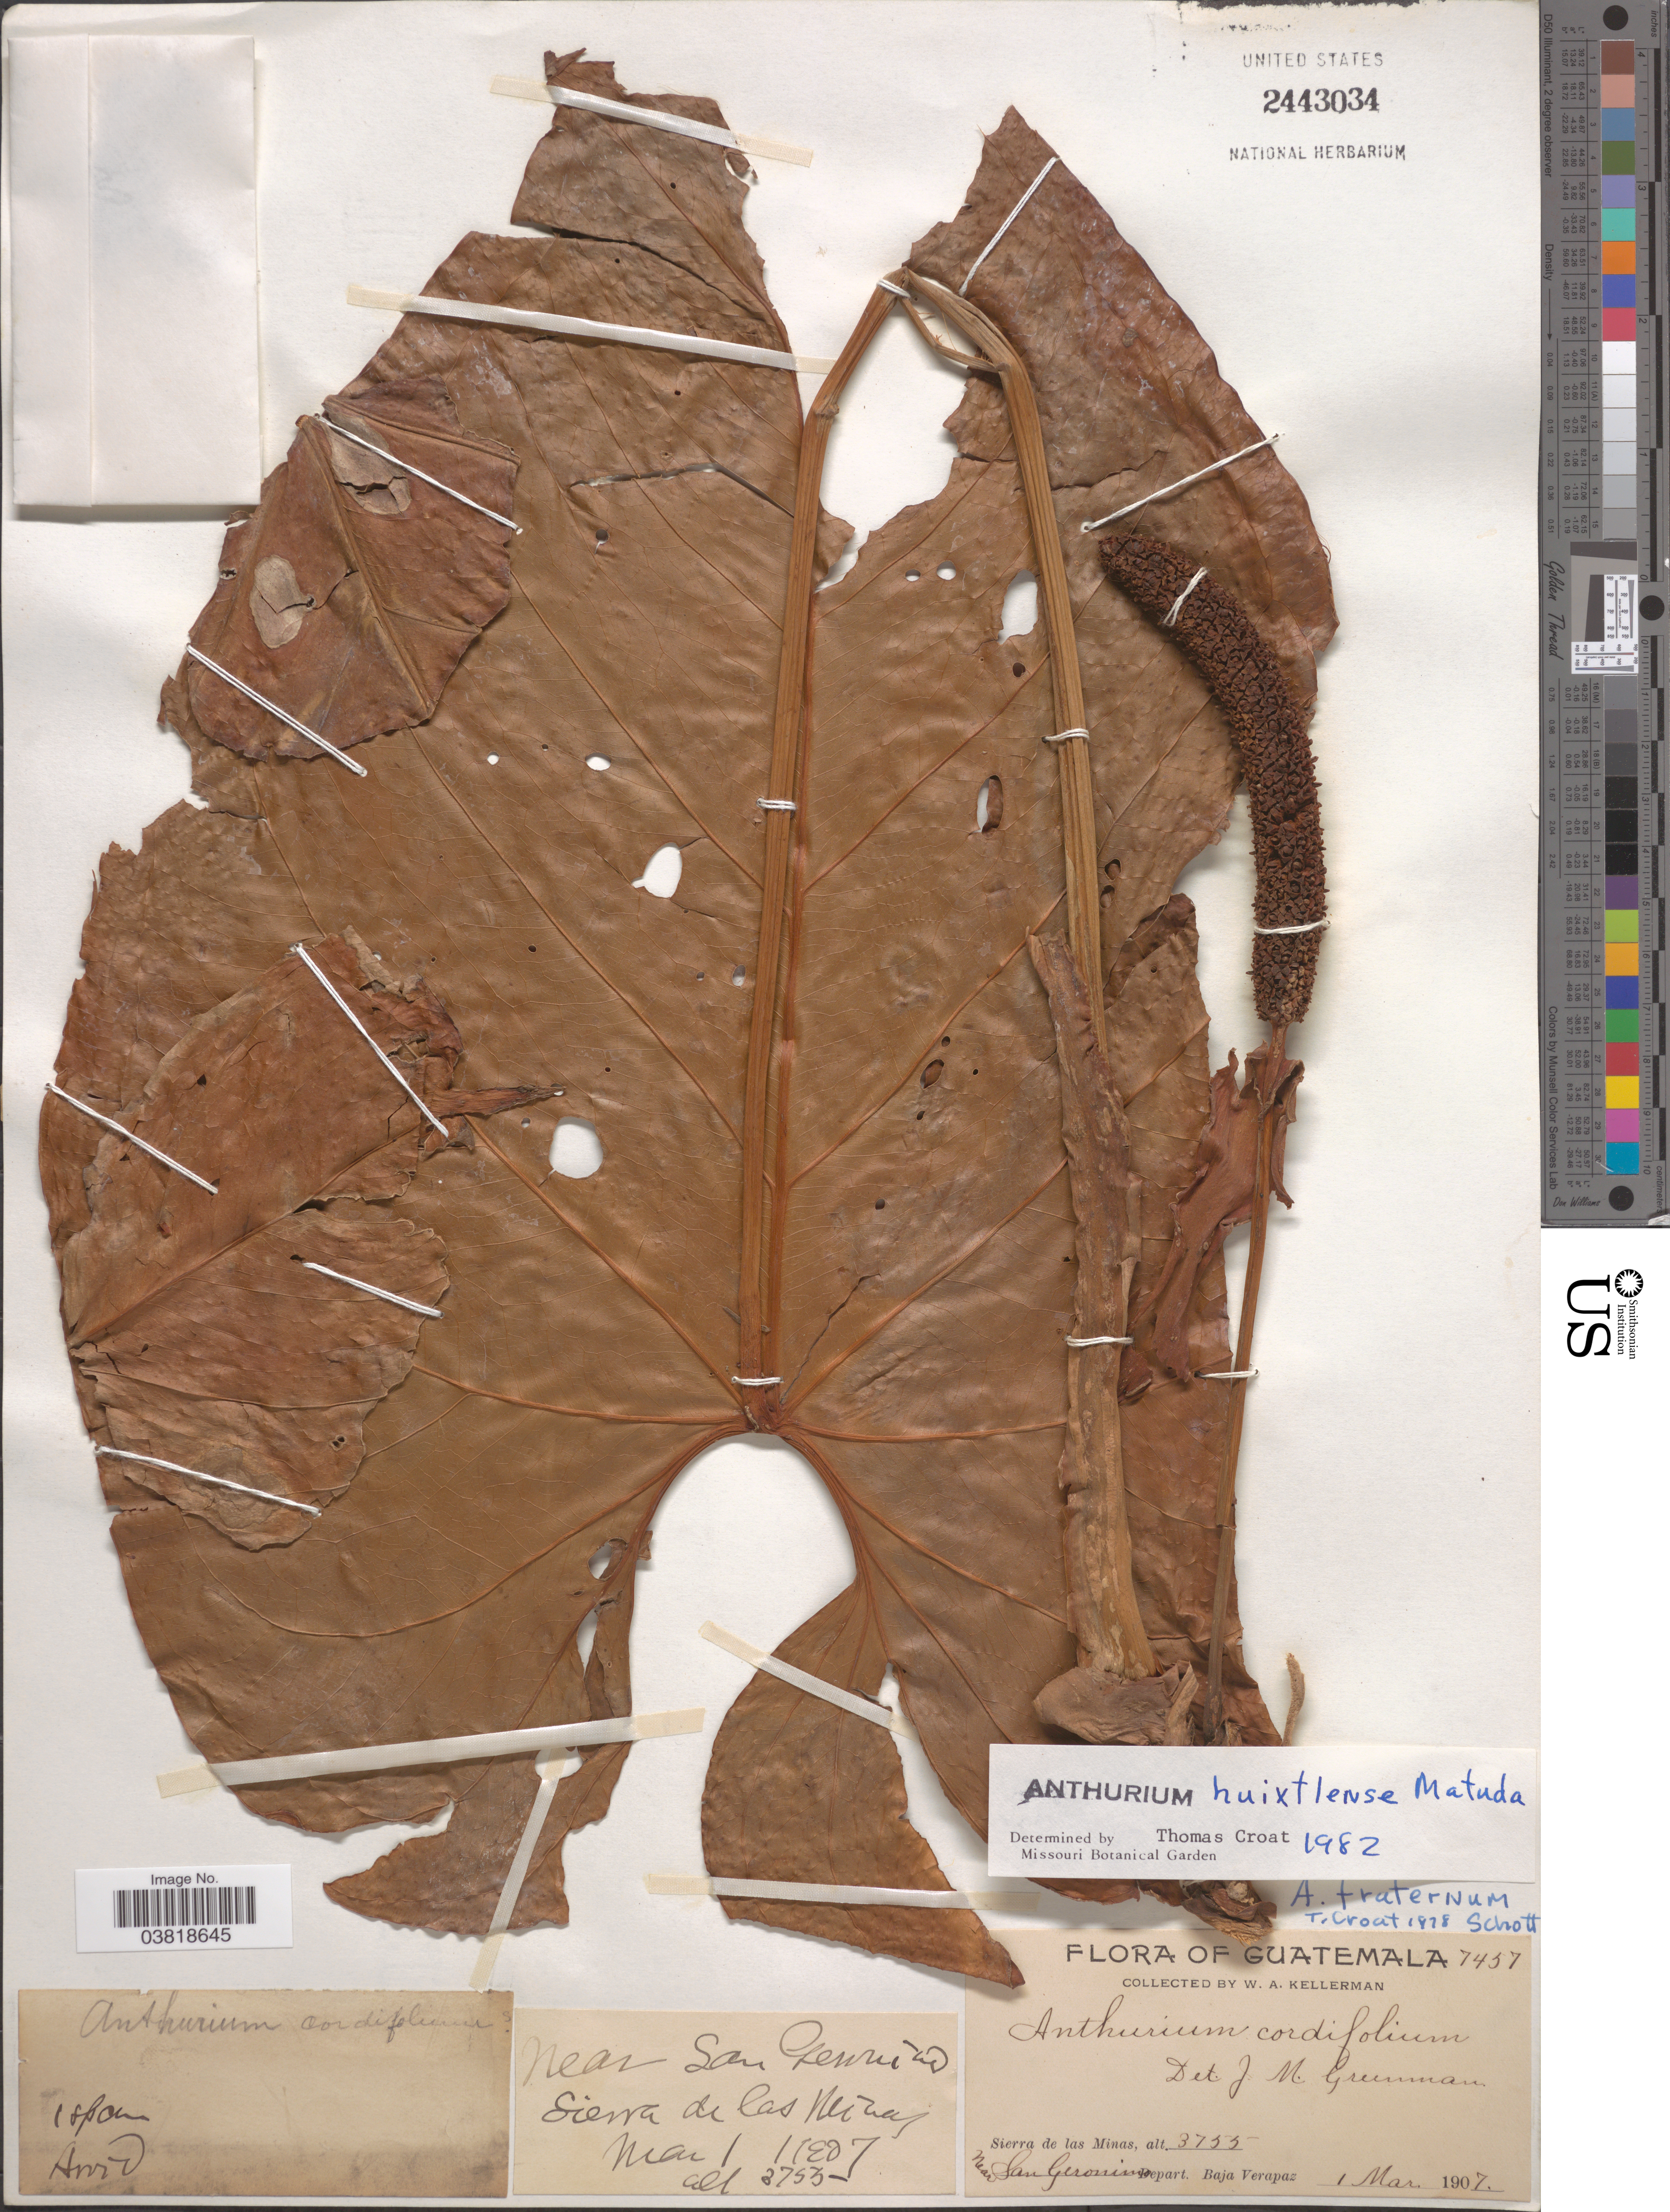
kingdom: Plantae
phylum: Tracheophyta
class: Liliopsida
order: Alismatales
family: Araceae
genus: Anthurium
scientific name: Anthurium huixtlense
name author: Matuda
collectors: W. Kellerman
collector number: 7457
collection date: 1907-03-01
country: Guatemala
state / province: Baja Verapaz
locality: Sierra de las Minas. Near San Geronimo, Depart. Baja Verapaz.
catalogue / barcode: US 2443034